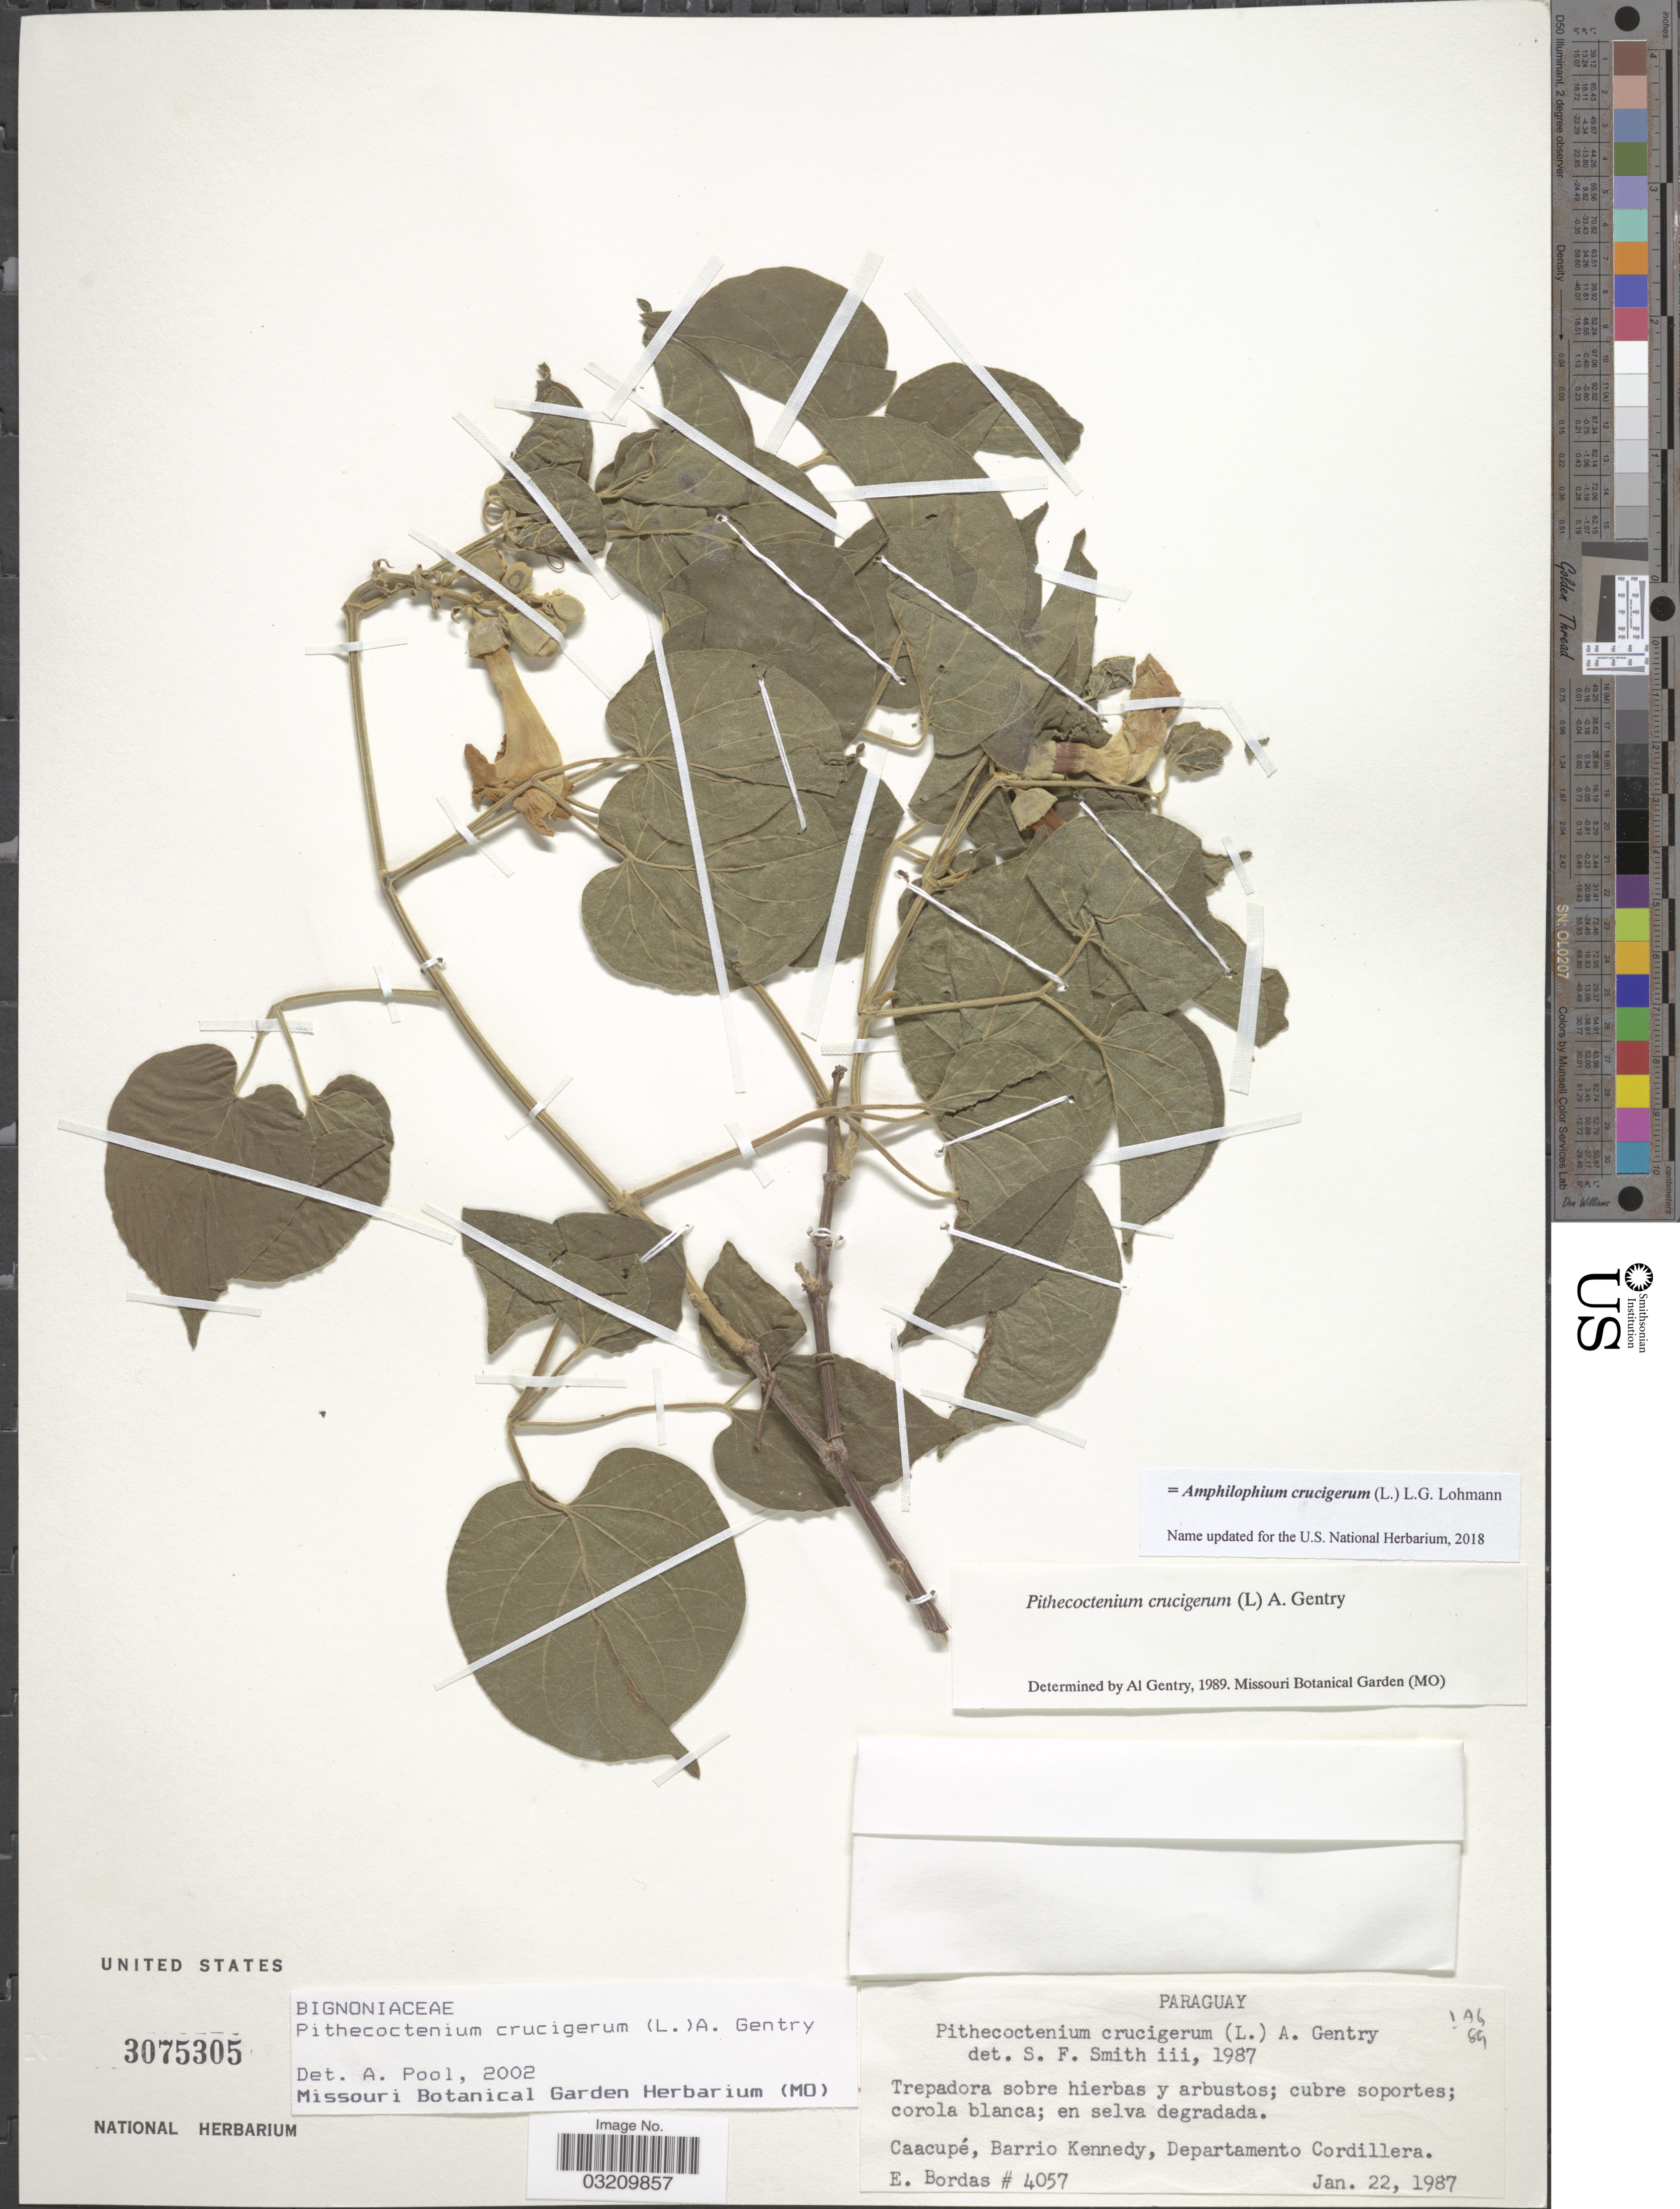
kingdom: Plantae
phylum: Tracheophyta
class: Magnoliopsida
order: Lamiales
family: Bignoniaceae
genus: Amphilophium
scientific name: Amphilophium crucigerum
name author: (L.) L.G. Lohmann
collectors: E. Bordas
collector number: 4057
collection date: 1987-01-22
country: Paraguay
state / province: Cordillera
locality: Caacupé, Barrio Kennedy, Departamento Cordillera.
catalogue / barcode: US 3075305